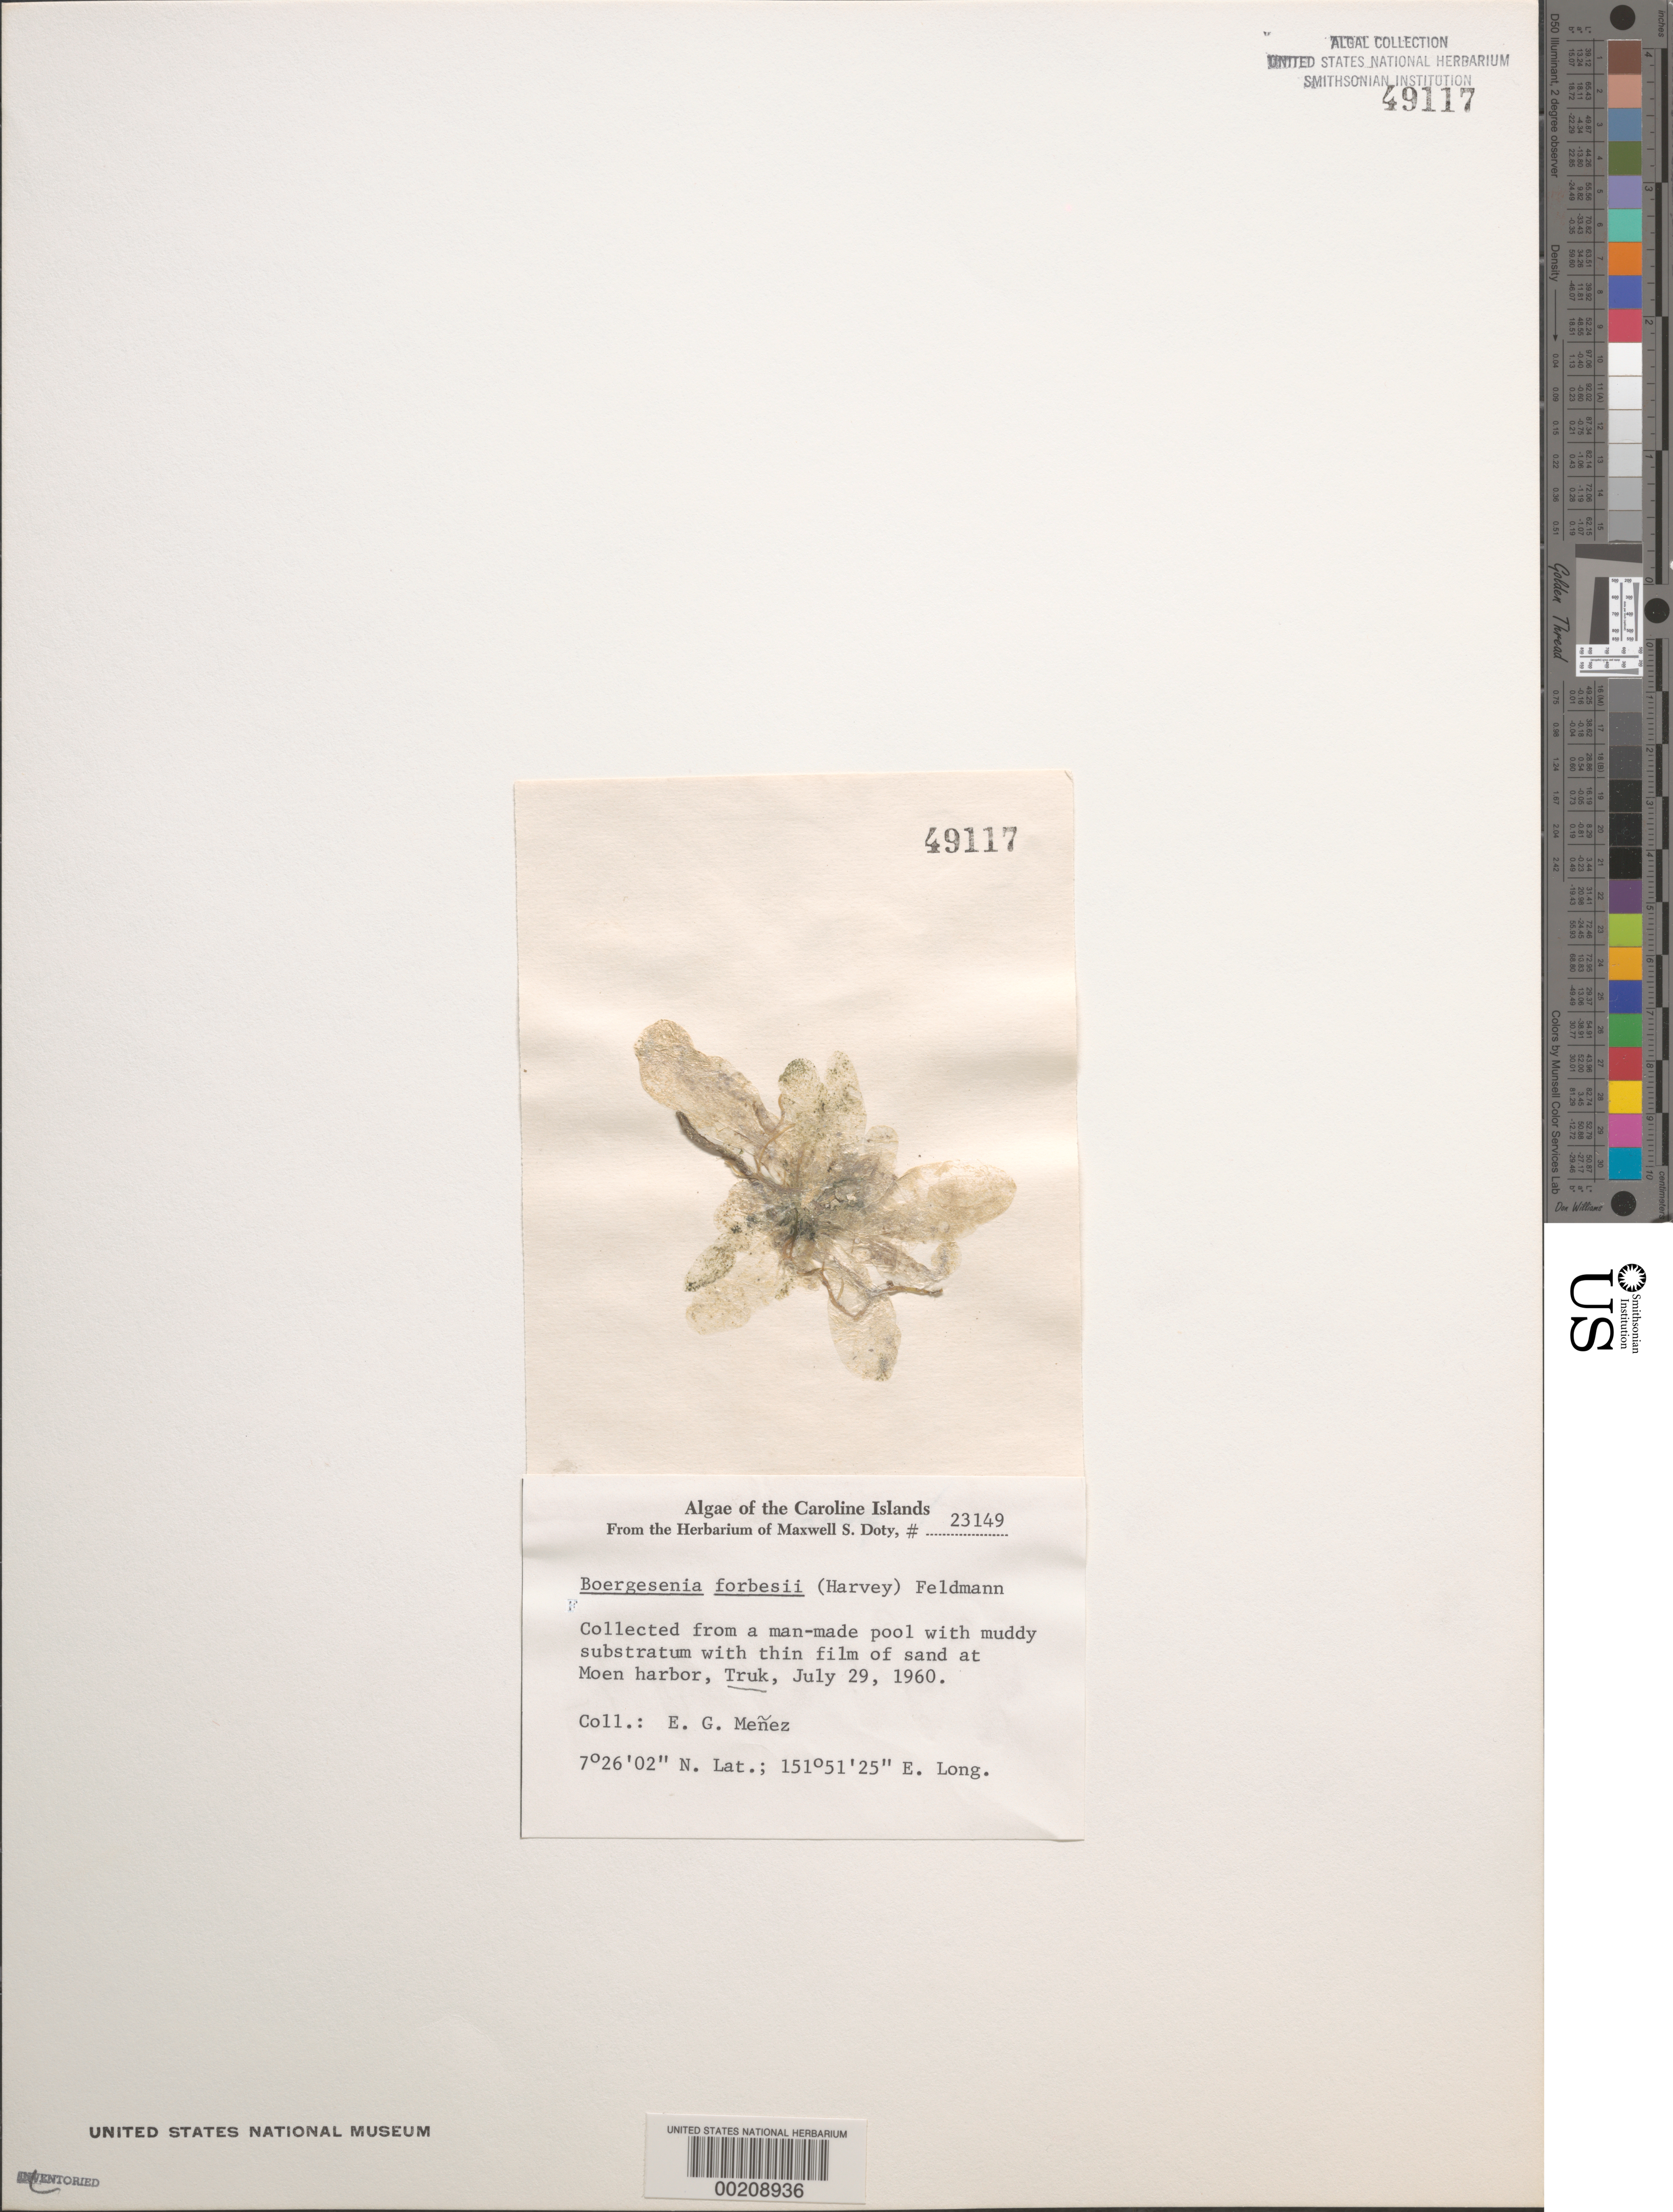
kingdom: Plantae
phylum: Chlorophyta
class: Ulvophyceae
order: Siphonocladales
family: Siphonocladaceae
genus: Boergesenia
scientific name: Boergesenia forbesii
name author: (Feldmann) Harv.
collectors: Meñez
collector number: MSD 23149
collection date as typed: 29 Jul 1960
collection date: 1960-07-29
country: Micronesia, Federated States of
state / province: Truk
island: Moen [Wono]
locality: Moen Harbor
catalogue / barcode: US 49117